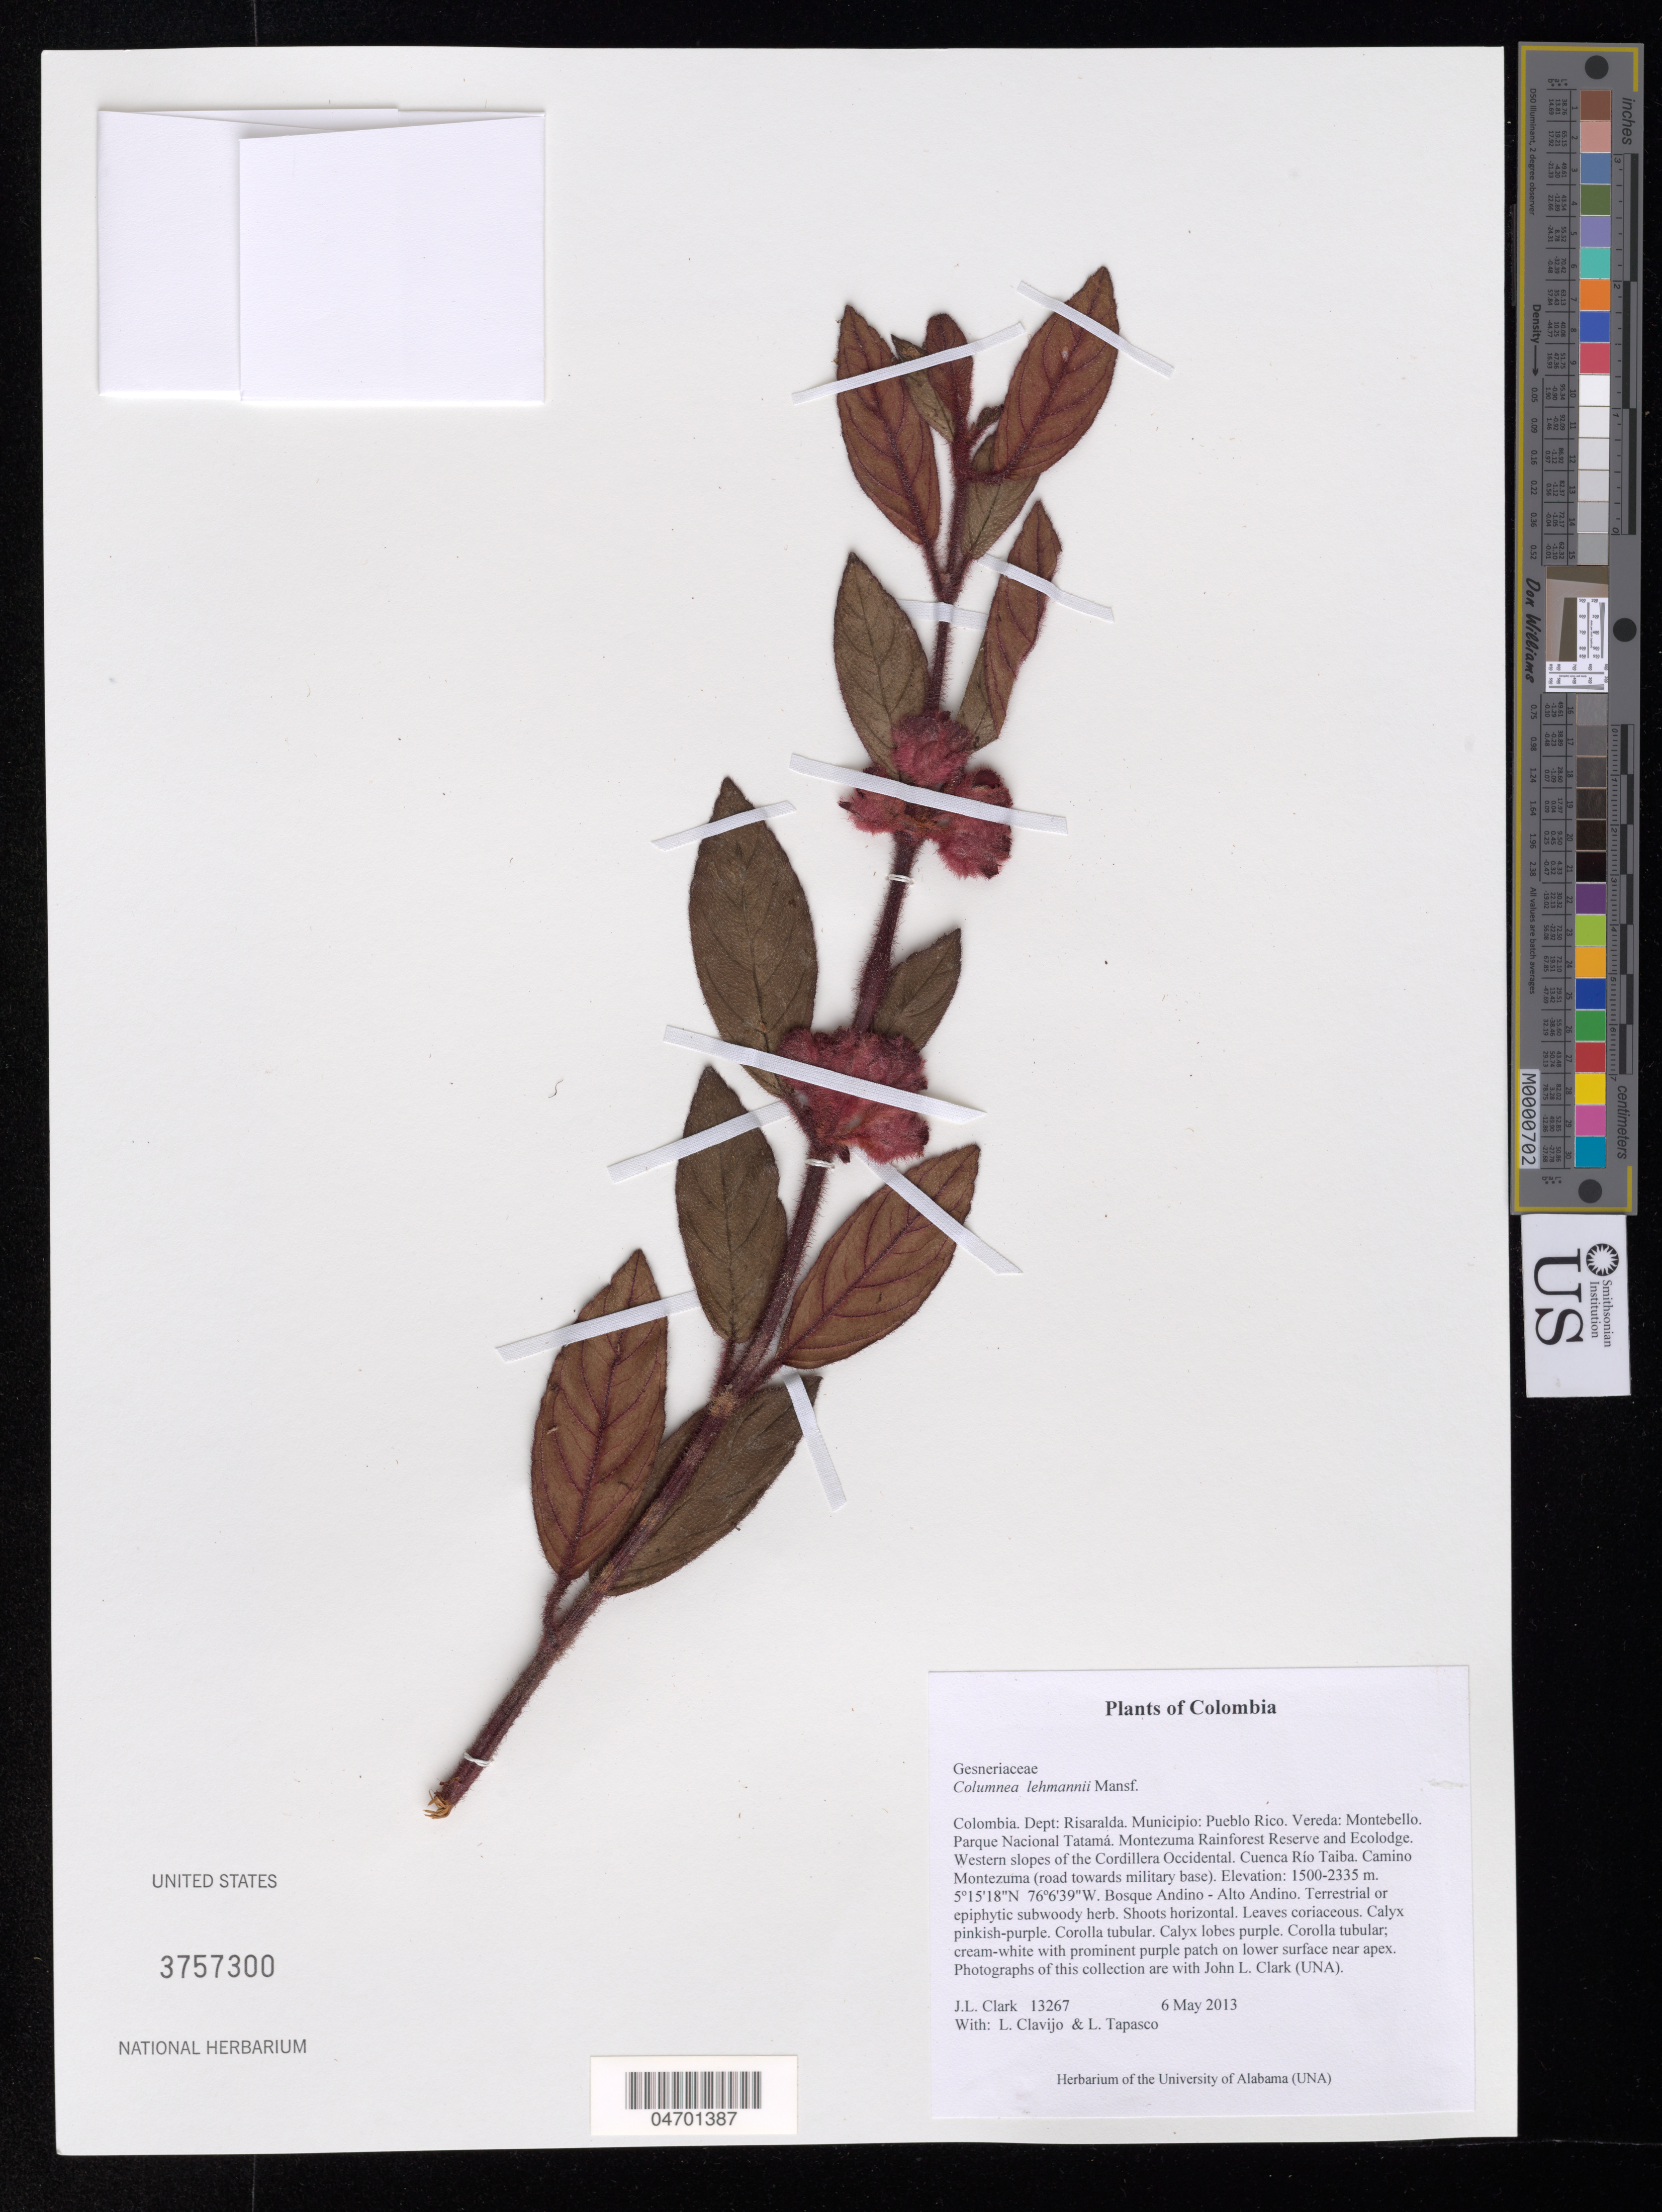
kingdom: Plantae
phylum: Tracheophyta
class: Magnoliopsida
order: Lamiales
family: Gesneriaceae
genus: Columnea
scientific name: Columnea lehmannii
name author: Mansf.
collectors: J. L. Clark, L. Clavijo & D. Olstein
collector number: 13267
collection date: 2013-05-06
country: Colombia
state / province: Risaralda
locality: Dept: Risaralda. Municipio: Pueblo Rico. Vereda: Montebello. Parque Nacional Tatamá. Montezuma Rainforest Reserve and Ecolodge. Western slopes of the Cordillera Occidental. Cuenca Río Taiba. Camino Montezuma (road towards military base). Bosque Andino.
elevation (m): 1500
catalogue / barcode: US 3757300